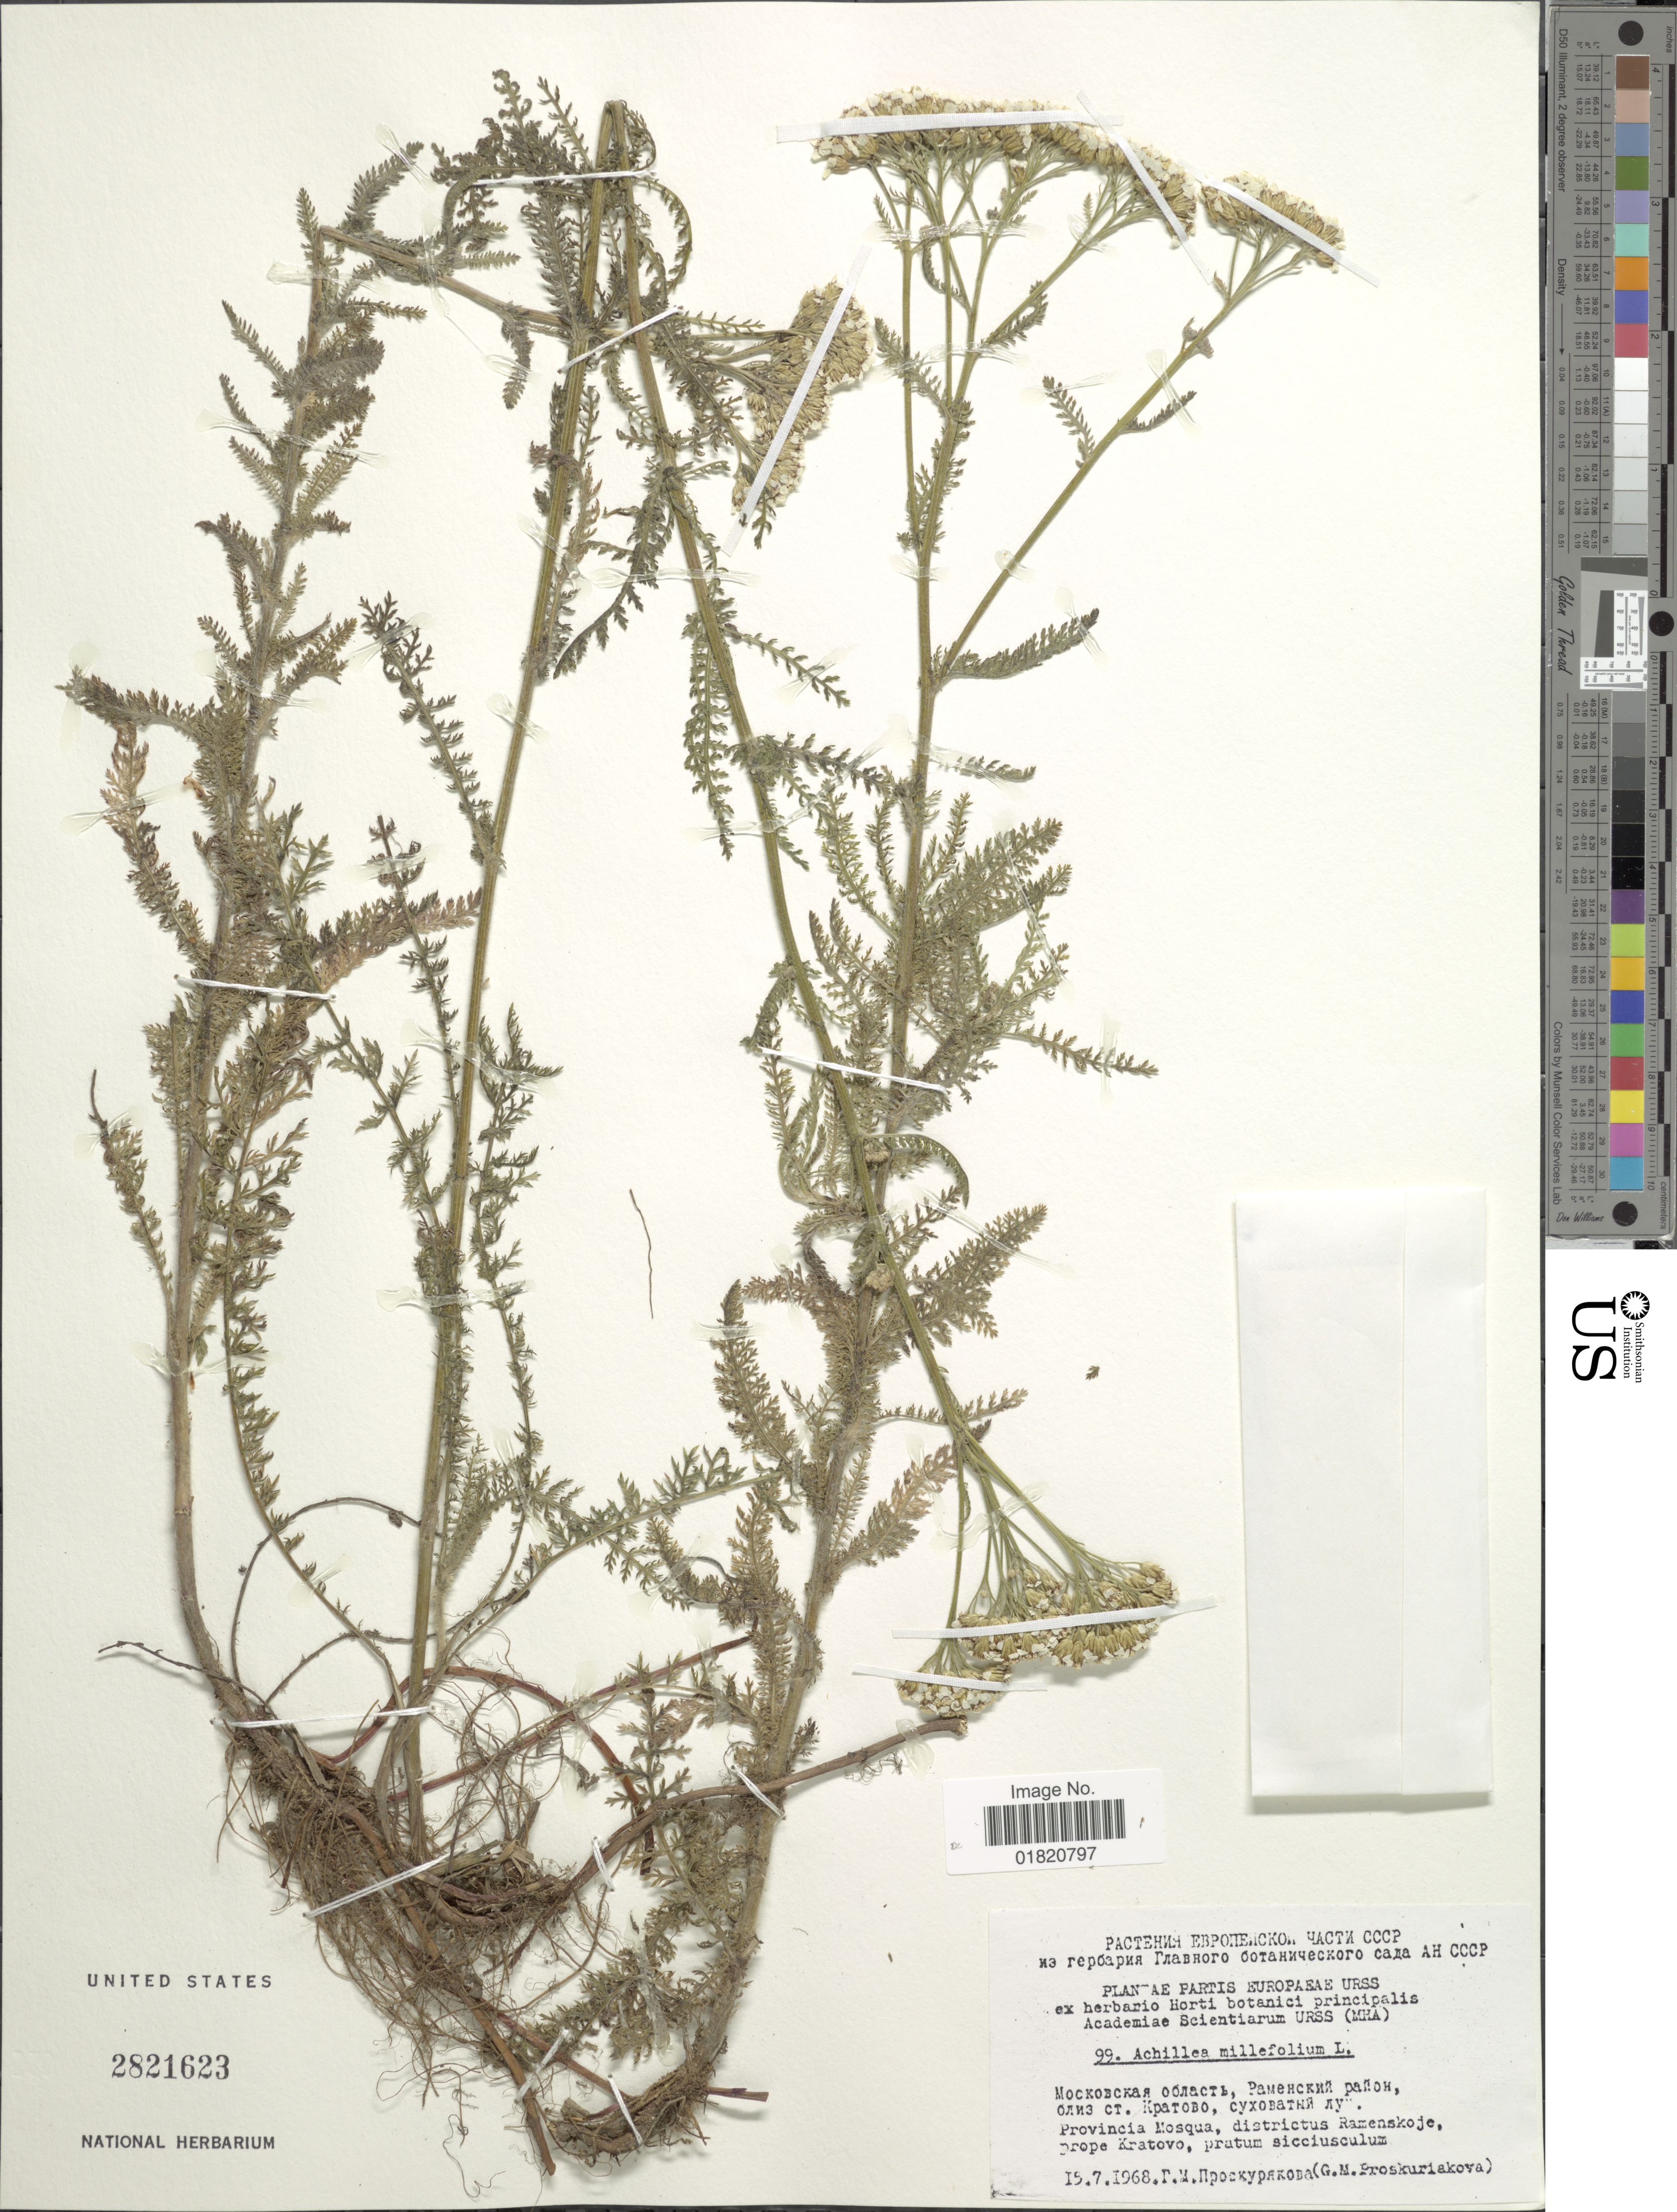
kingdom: Plantae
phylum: Tracheophyta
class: Magnoliopsida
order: Asterales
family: Asteraceae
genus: Achillea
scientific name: Achillea millefolium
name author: L.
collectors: G. Proskuriakova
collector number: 99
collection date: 1968-07-15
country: North Macedonia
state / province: Kratovo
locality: Provincia Mosqua, districtus Ramenskoje, pratum sicciusculum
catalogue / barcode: US 2821623